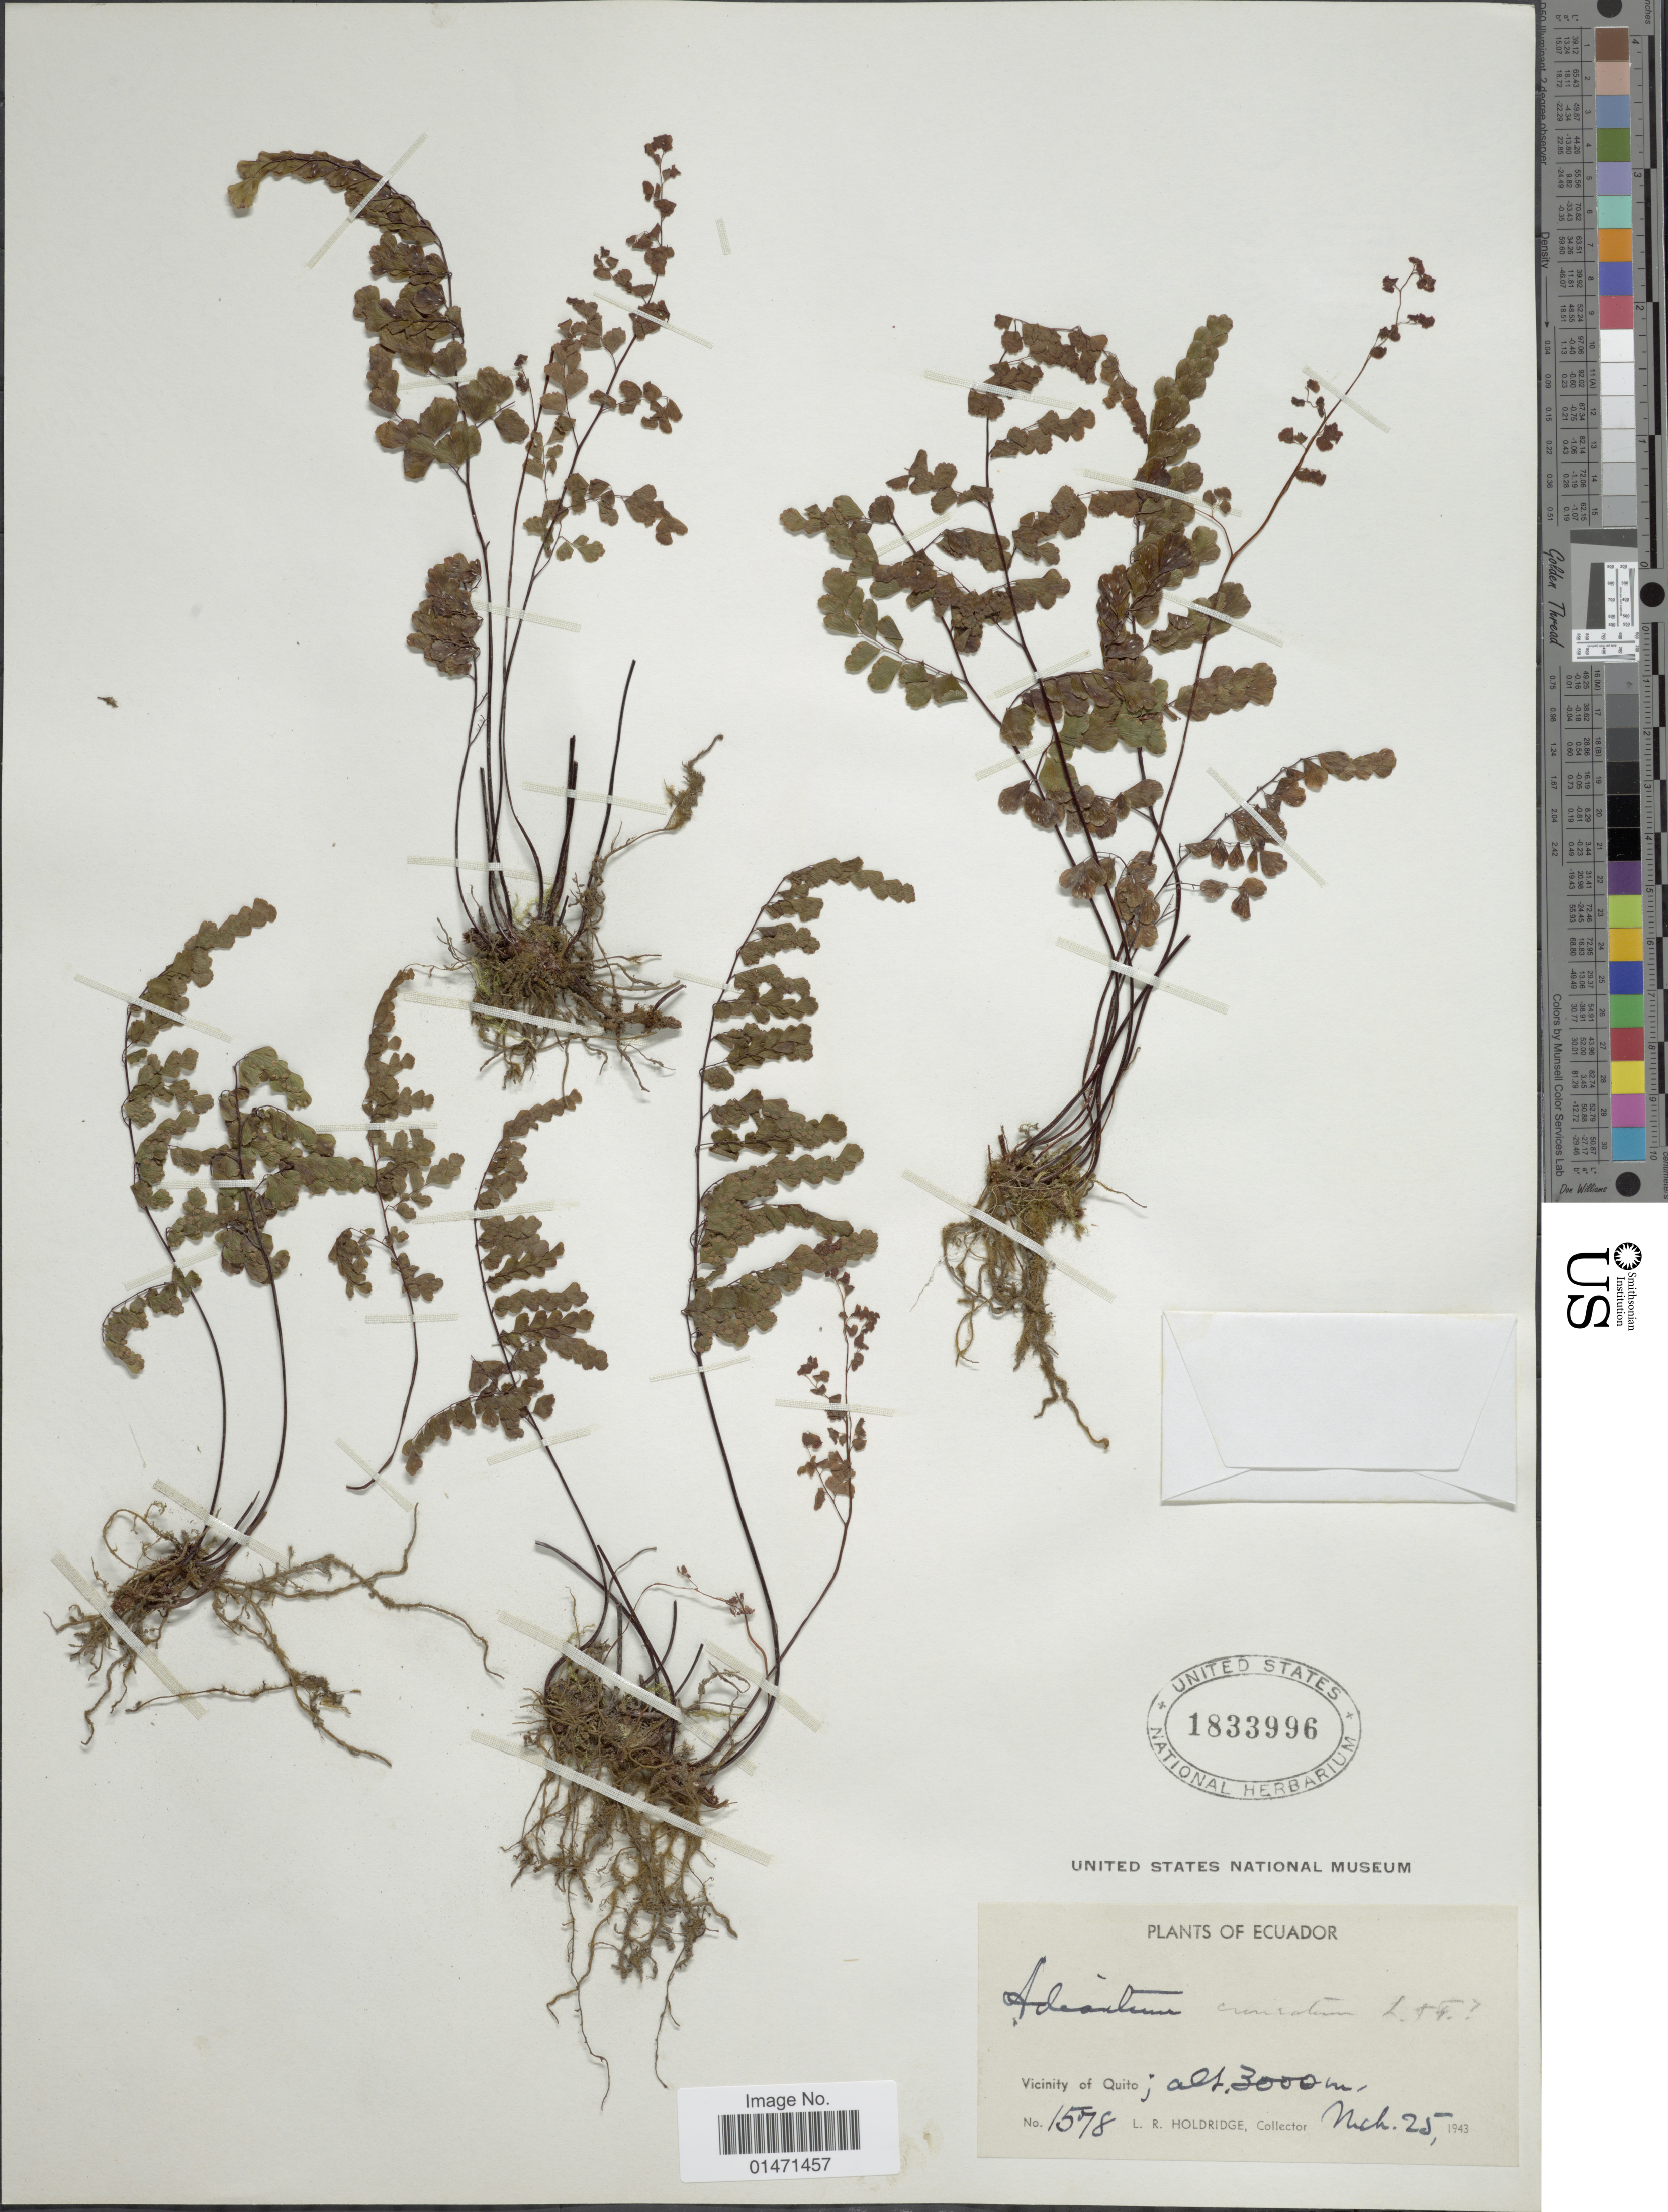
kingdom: Plantae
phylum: Tracheophyta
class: Polypodiopsida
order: Polypodiales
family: Pteridaceae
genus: Adiantum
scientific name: Adiantum raddianum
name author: C. Presl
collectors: L. Holdridge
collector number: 1578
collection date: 1943-03-25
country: Ecuador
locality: Vicinity of Quito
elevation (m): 3000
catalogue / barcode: US 1833996